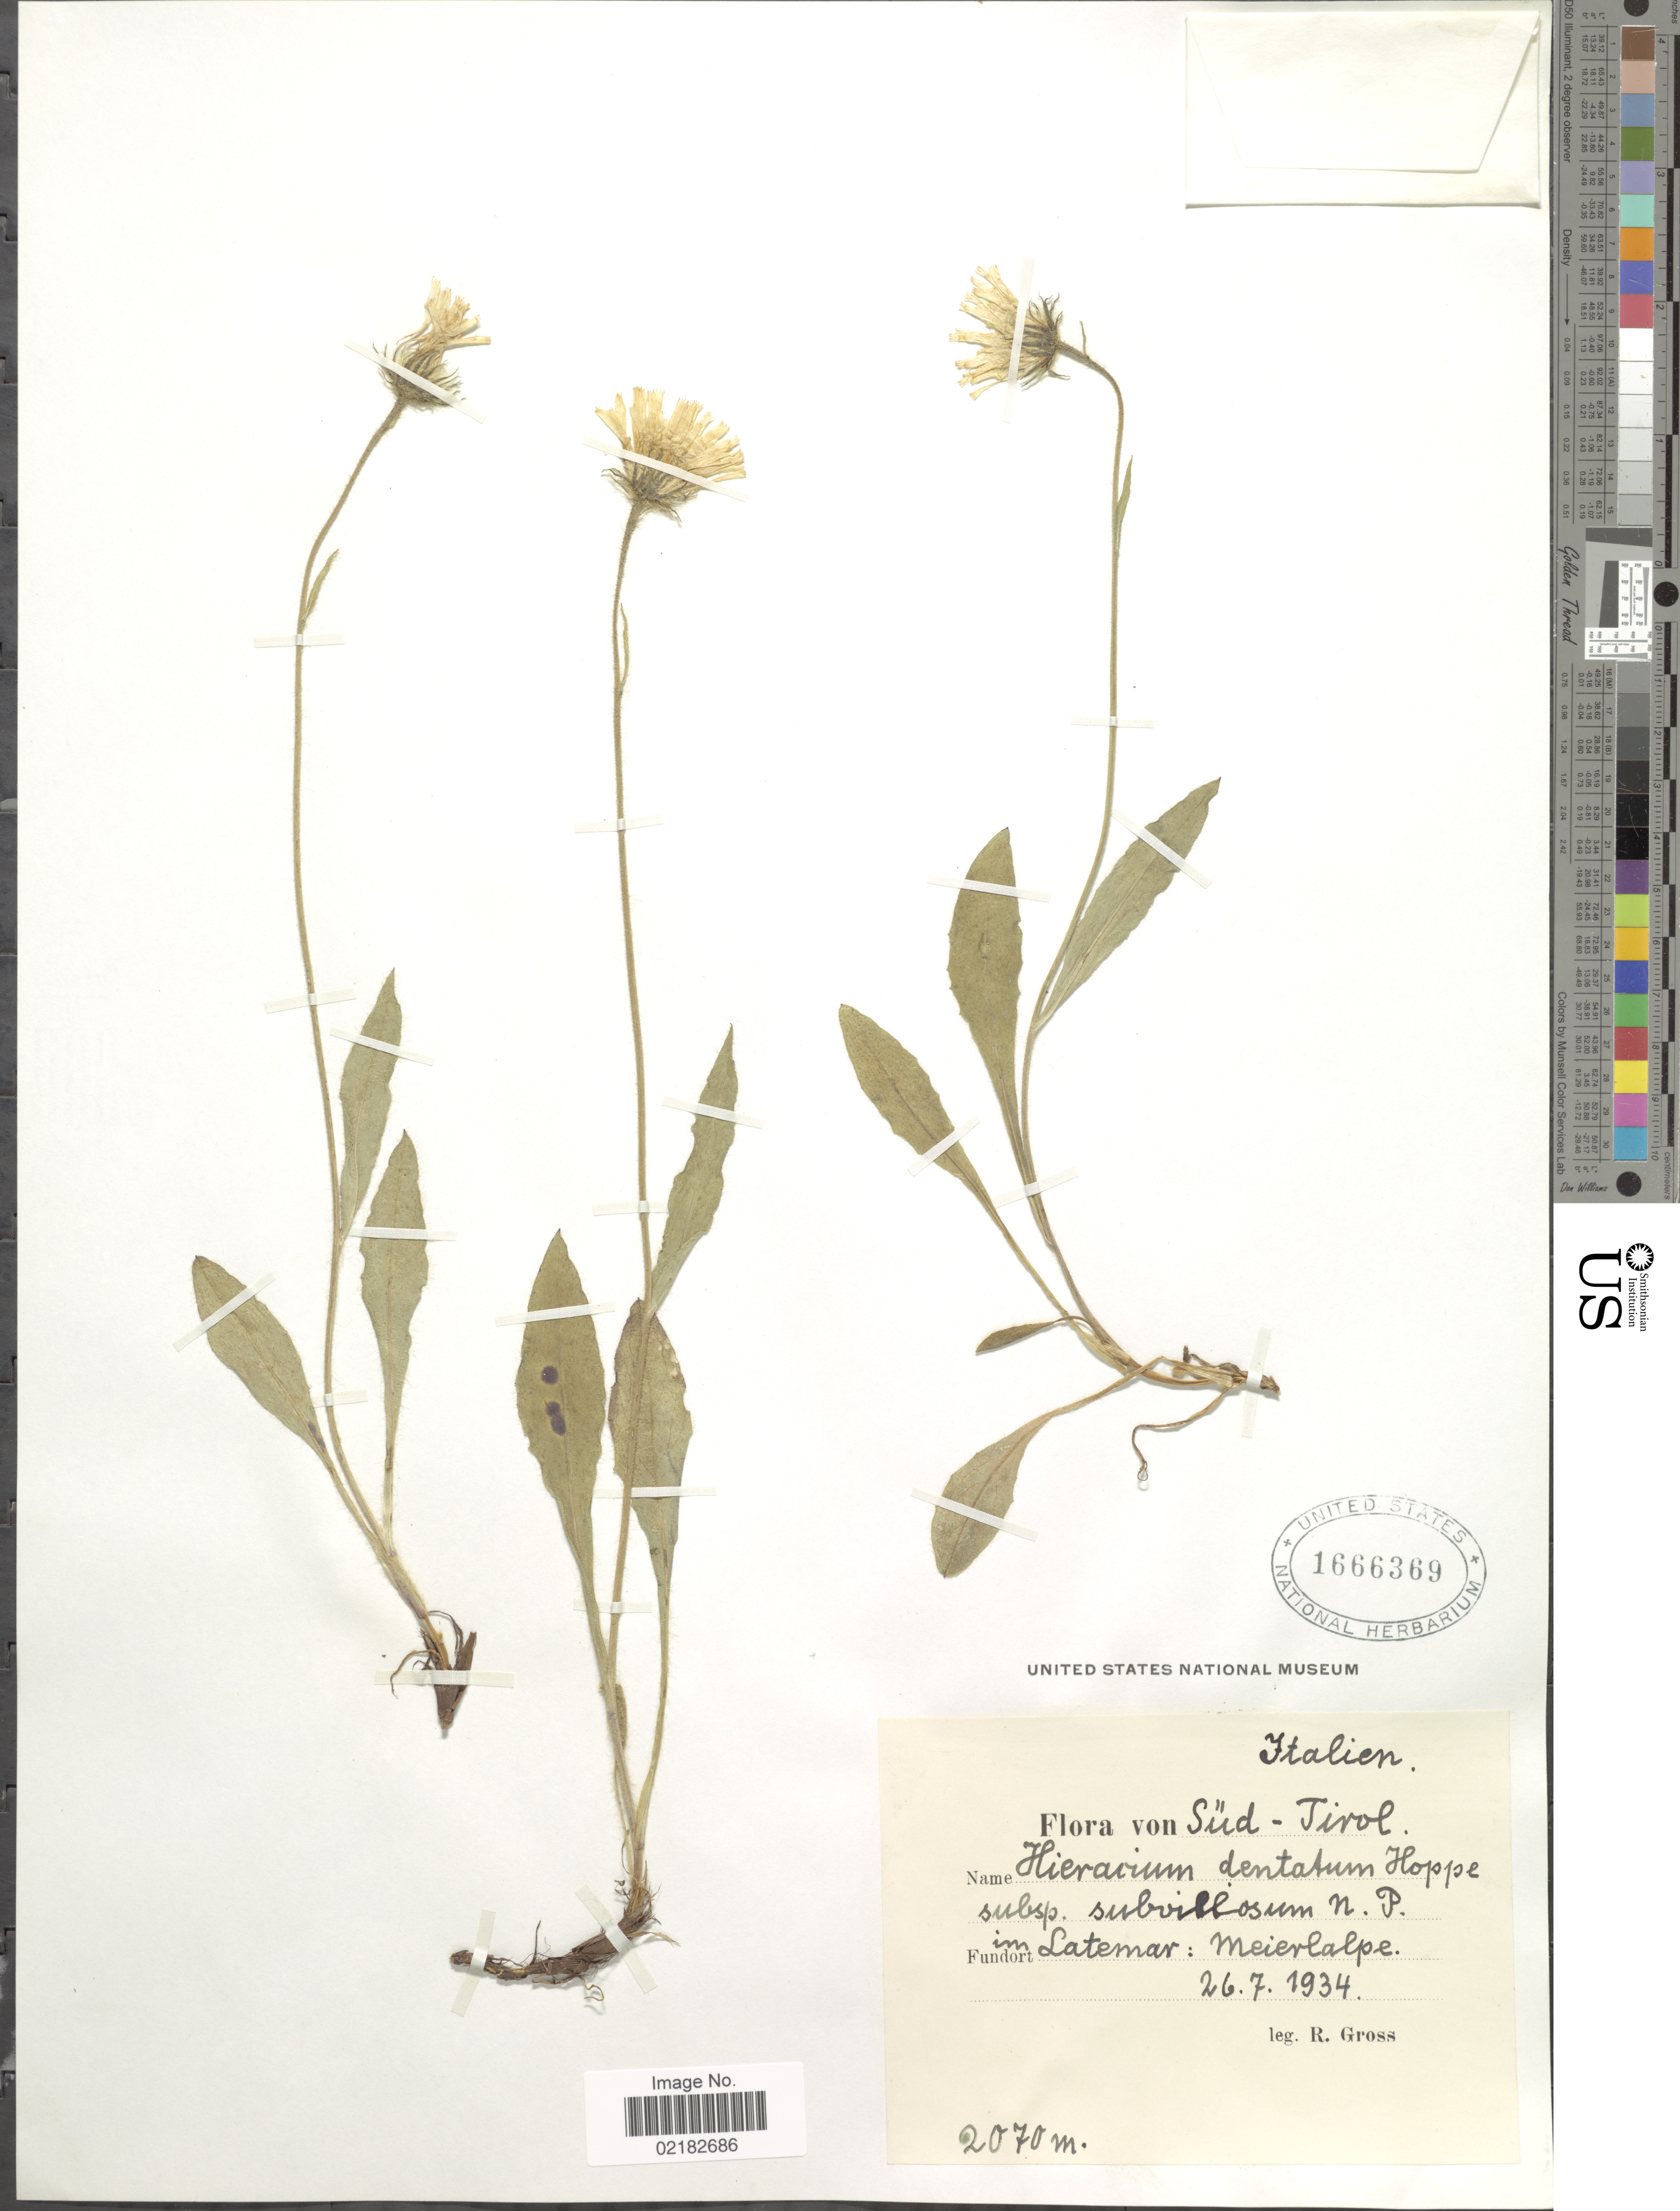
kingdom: Plantae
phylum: Tracheophyta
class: Magnoliopsida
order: Asterales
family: Asteraceae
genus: Hieracium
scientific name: Hieracium dentatum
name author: Hoppe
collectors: R. Gross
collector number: s,n,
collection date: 1934-07-26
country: Italy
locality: Sud-Tirol, Latemar: Meierlalpe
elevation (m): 2070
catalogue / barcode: US 1666369